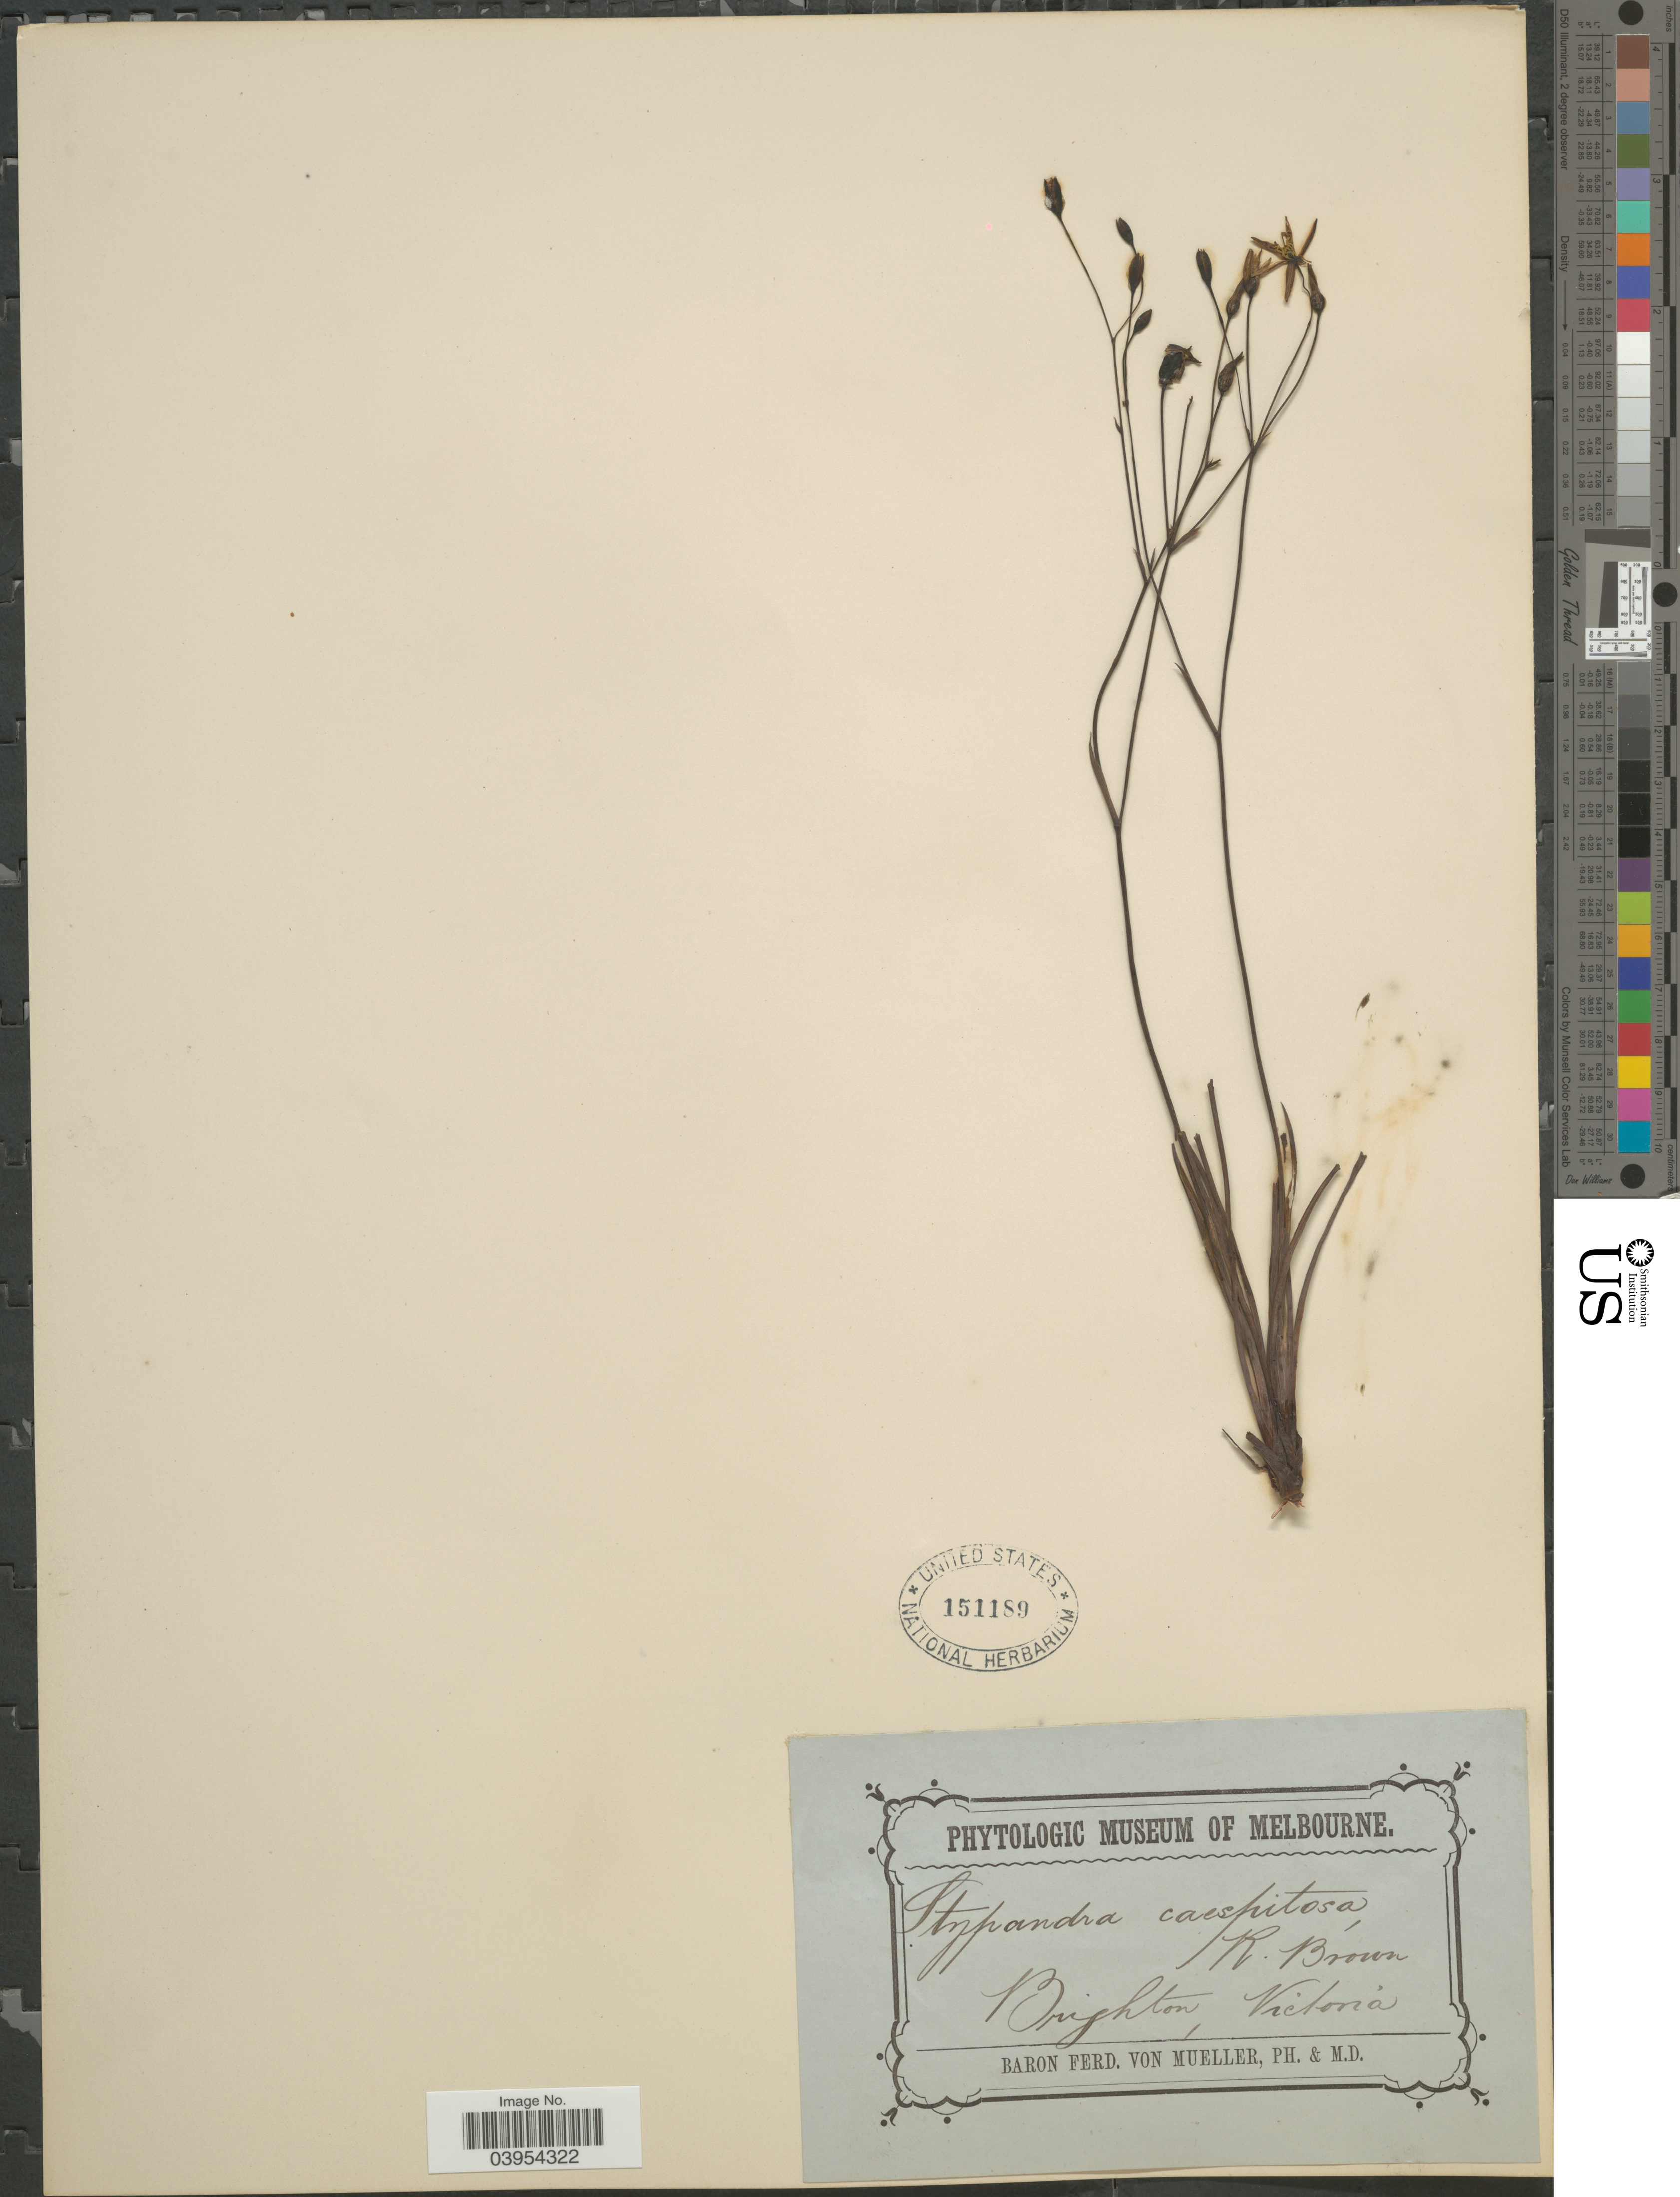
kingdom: Plantae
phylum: Tracheophyta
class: Liliopsida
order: Asparagales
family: Asphodelaceae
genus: Thelionema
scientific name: Thelionema caespitosum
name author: (R. Br.) R.J.F. Hend.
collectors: R. Brown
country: Australia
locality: Brighton, Victoria.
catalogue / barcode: US 151189